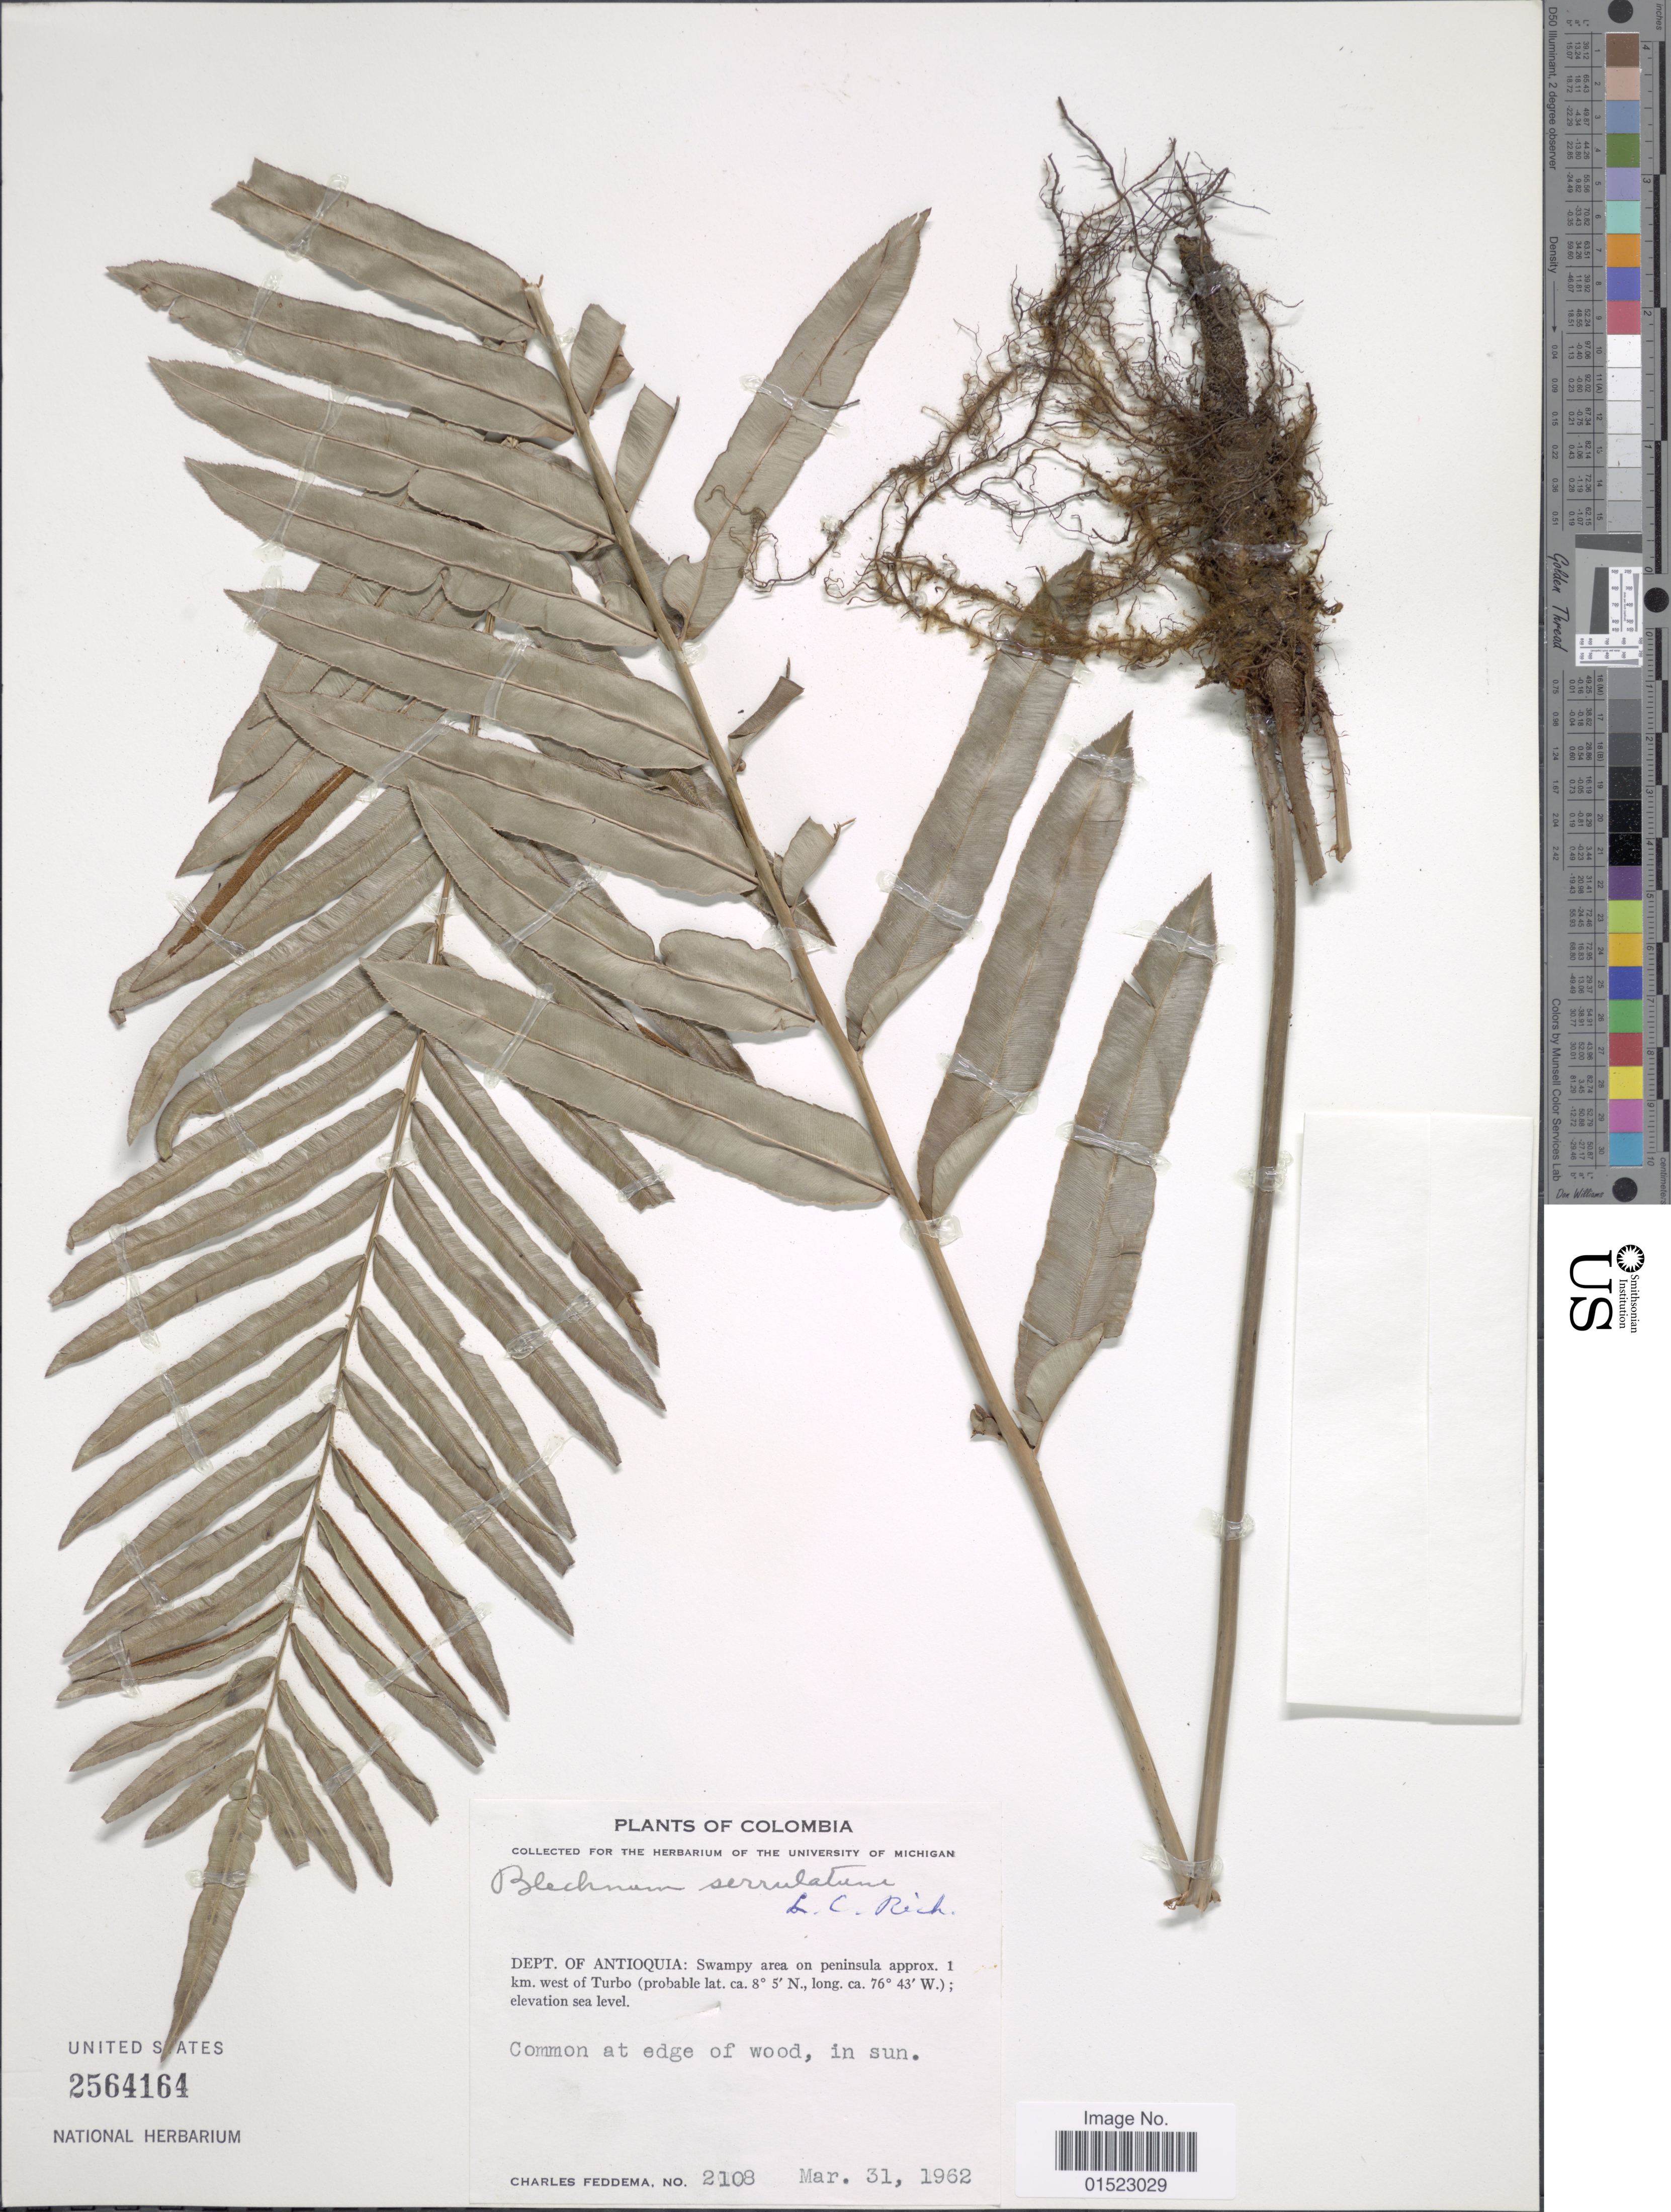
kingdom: Plantae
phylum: Tracheophyta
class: Polypodiopsida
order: Polypodiales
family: Blechnaceae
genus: Telmatoblechnum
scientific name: Telmatoblechnum serrulatum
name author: (Rich.) Perrie et al.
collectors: C. Feddema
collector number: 2108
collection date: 1962-03-31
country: Colombia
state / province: Antioquia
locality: Swampy area on peninsulaapprox. 1 km. west of Turbo, Dept. Antioquia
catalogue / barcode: US 2564164